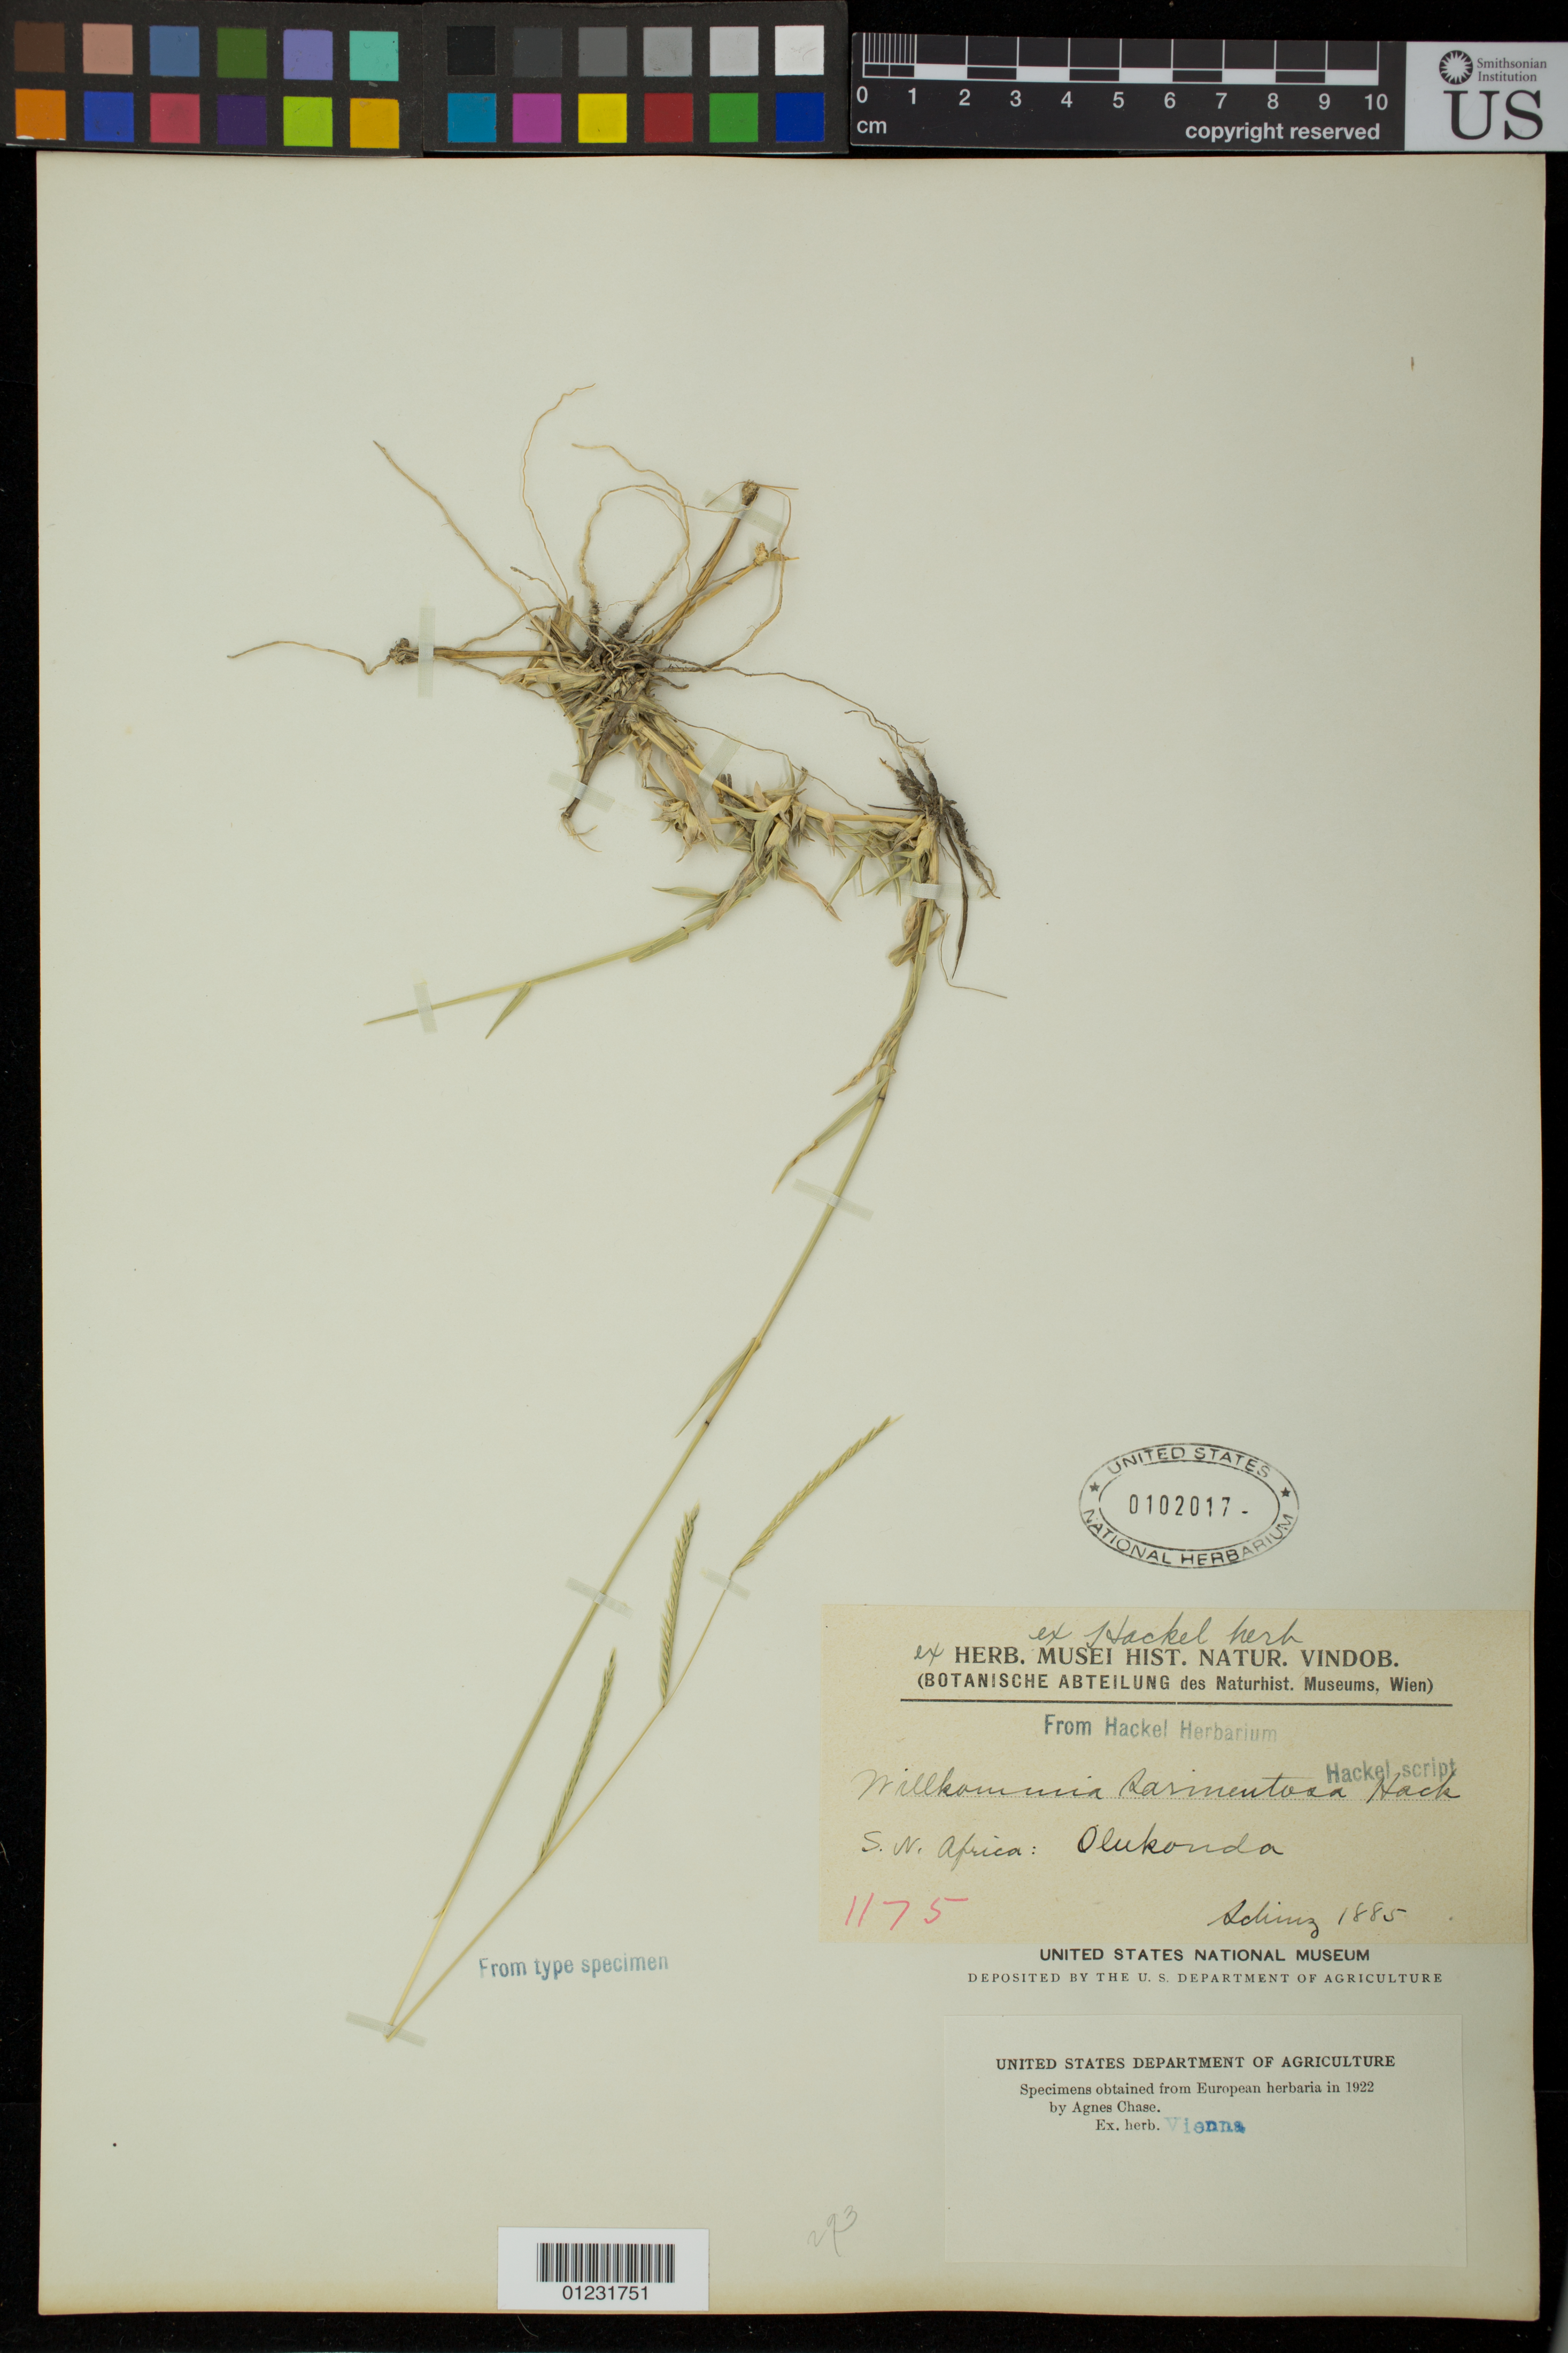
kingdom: Plantae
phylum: Tracheophyta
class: Liliopsida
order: Poales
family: Poaceae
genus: Willkommia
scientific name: Willkommia sarmentosa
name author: Hack.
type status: Type Collection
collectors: H. Schinz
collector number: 1175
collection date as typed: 1885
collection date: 1885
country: Namibia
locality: S. W. Africa, Olukonda.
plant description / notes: Fragmentary material of type specimen ex herb. Vienna.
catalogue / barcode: US 102017